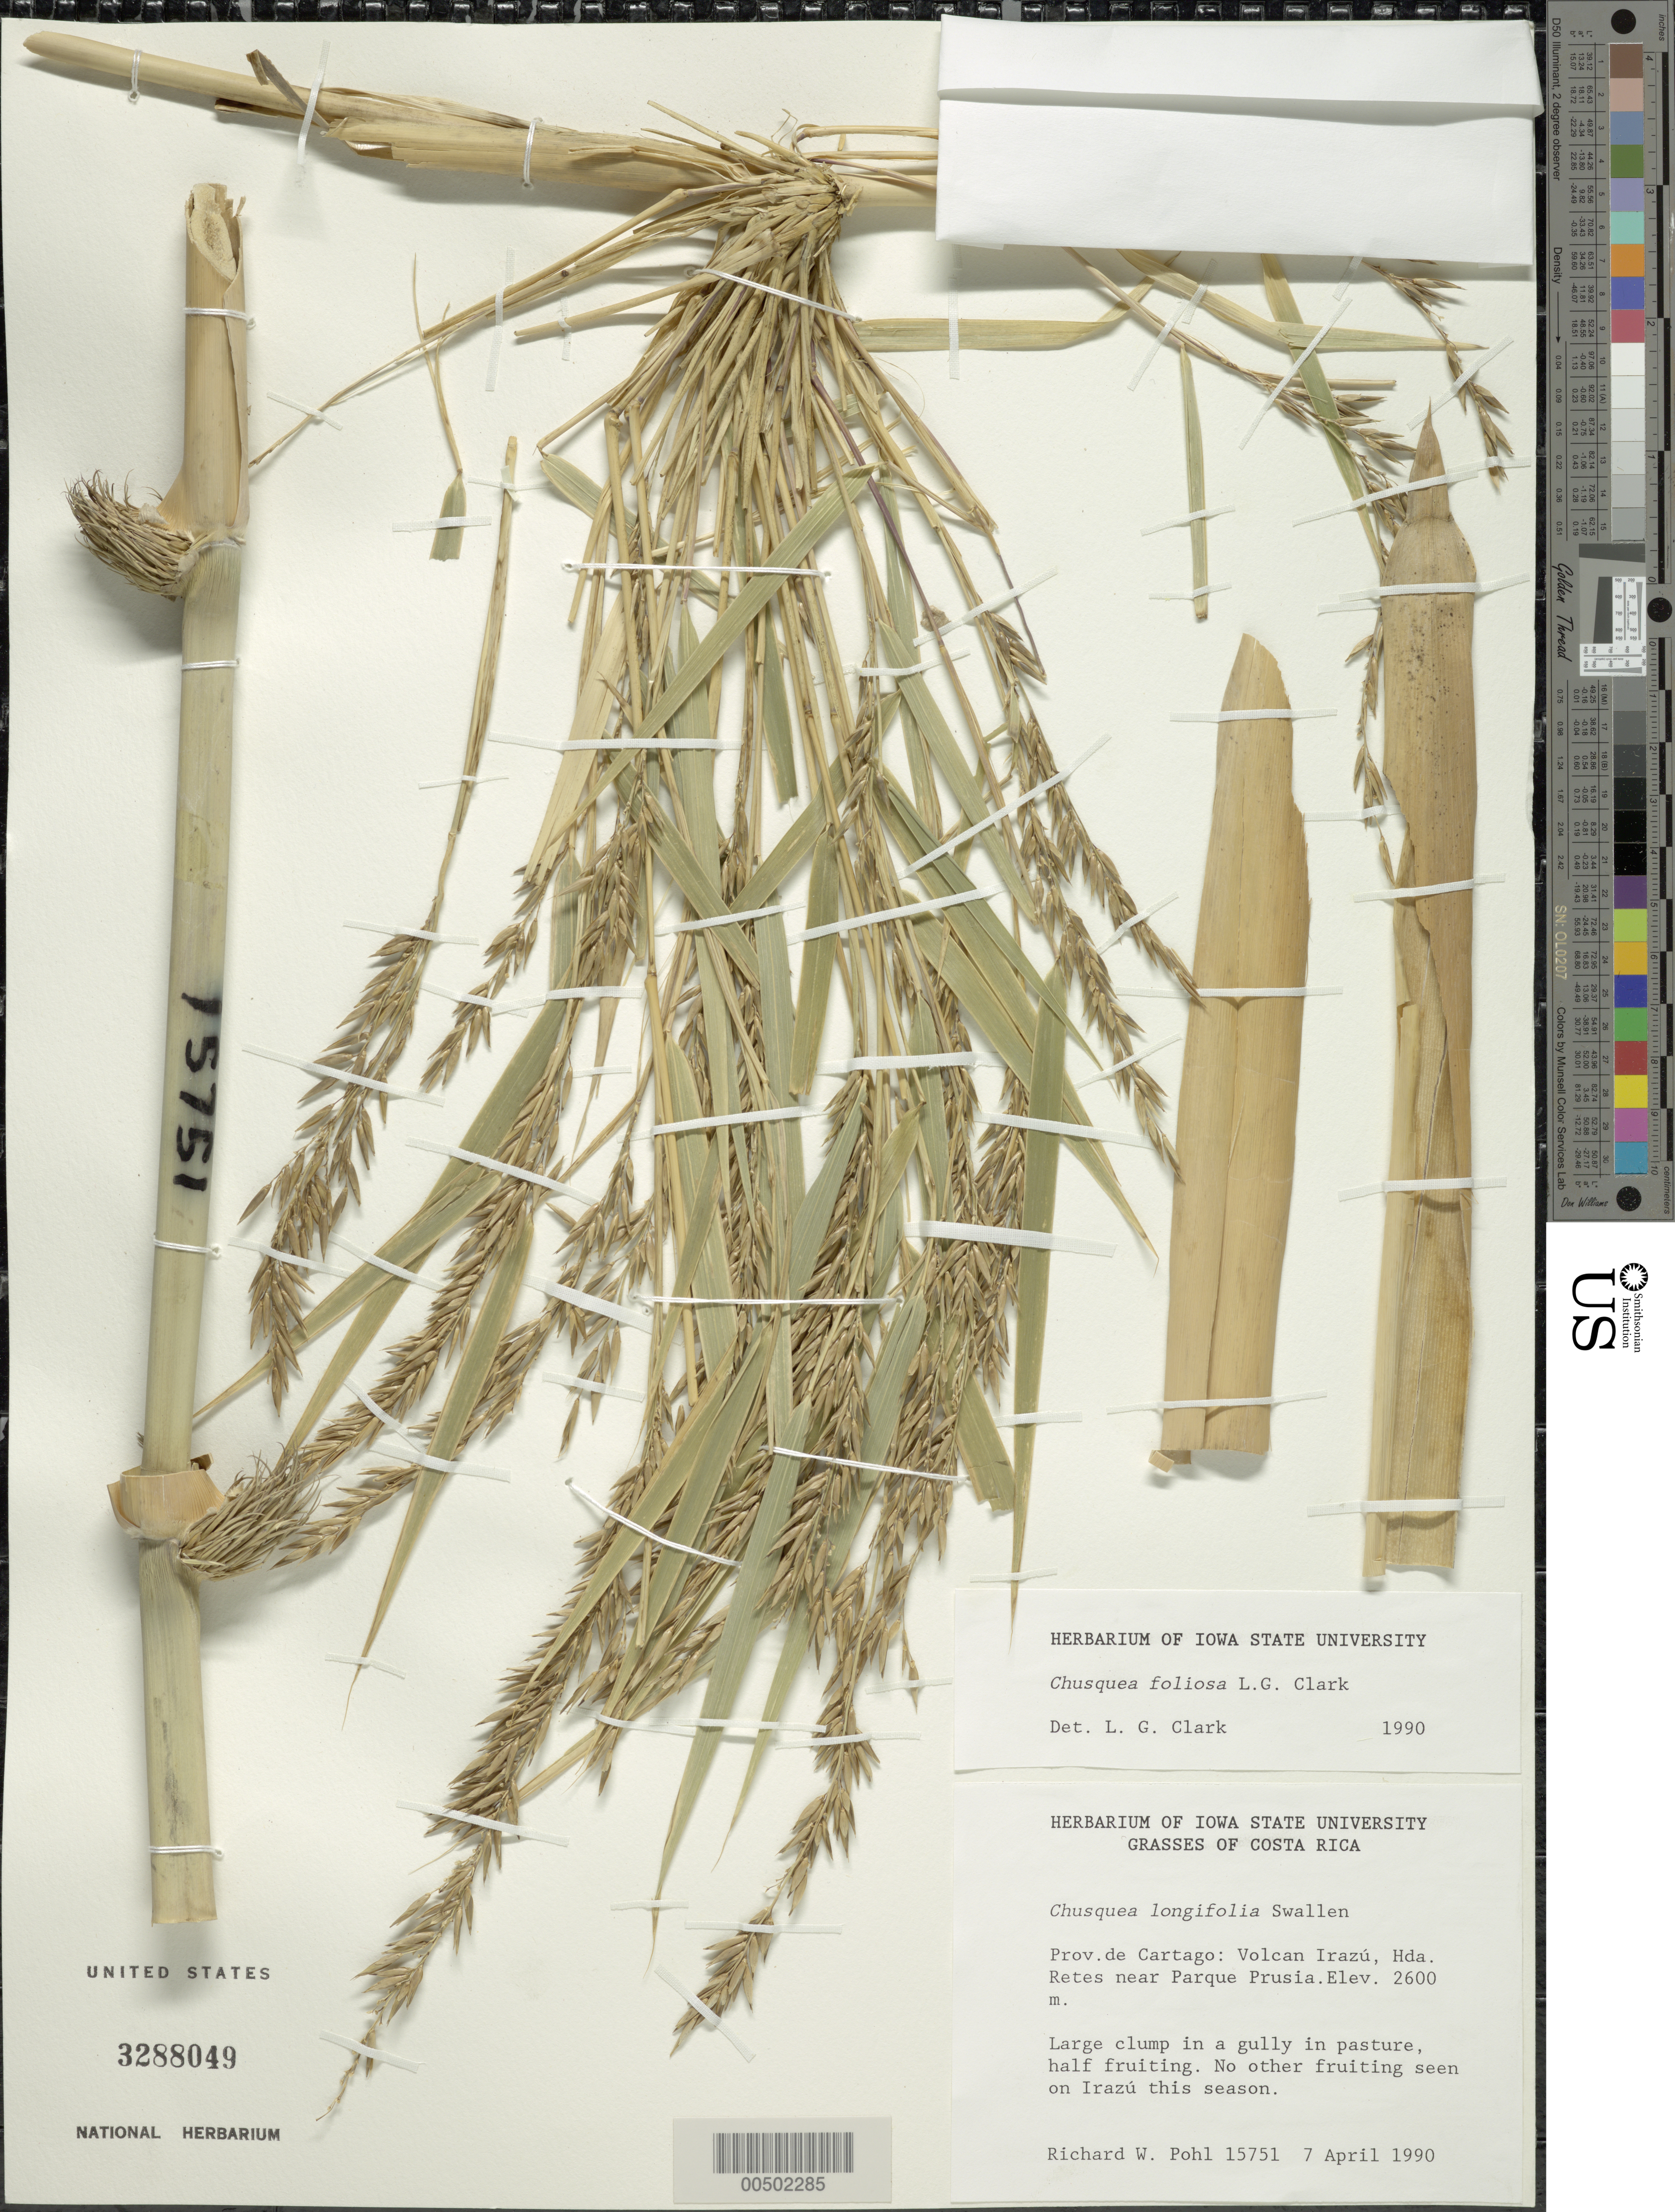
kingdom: Plantae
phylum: Tracheophyta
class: Liliopsida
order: Poales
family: Poaceae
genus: Chusquea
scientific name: Chusquea foliosa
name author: L.G. Clark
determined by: Clark, Lynn G., (ISC), Iowa State University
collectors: R. W. Pohl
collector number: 15751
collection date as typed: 07 Apr 1990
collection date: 1990-04-07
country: Costa Rica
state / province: Cartago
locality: Volcan Irazu, Hda. Retes near Parque Prusia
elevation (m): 2600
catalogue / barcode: US 3288049